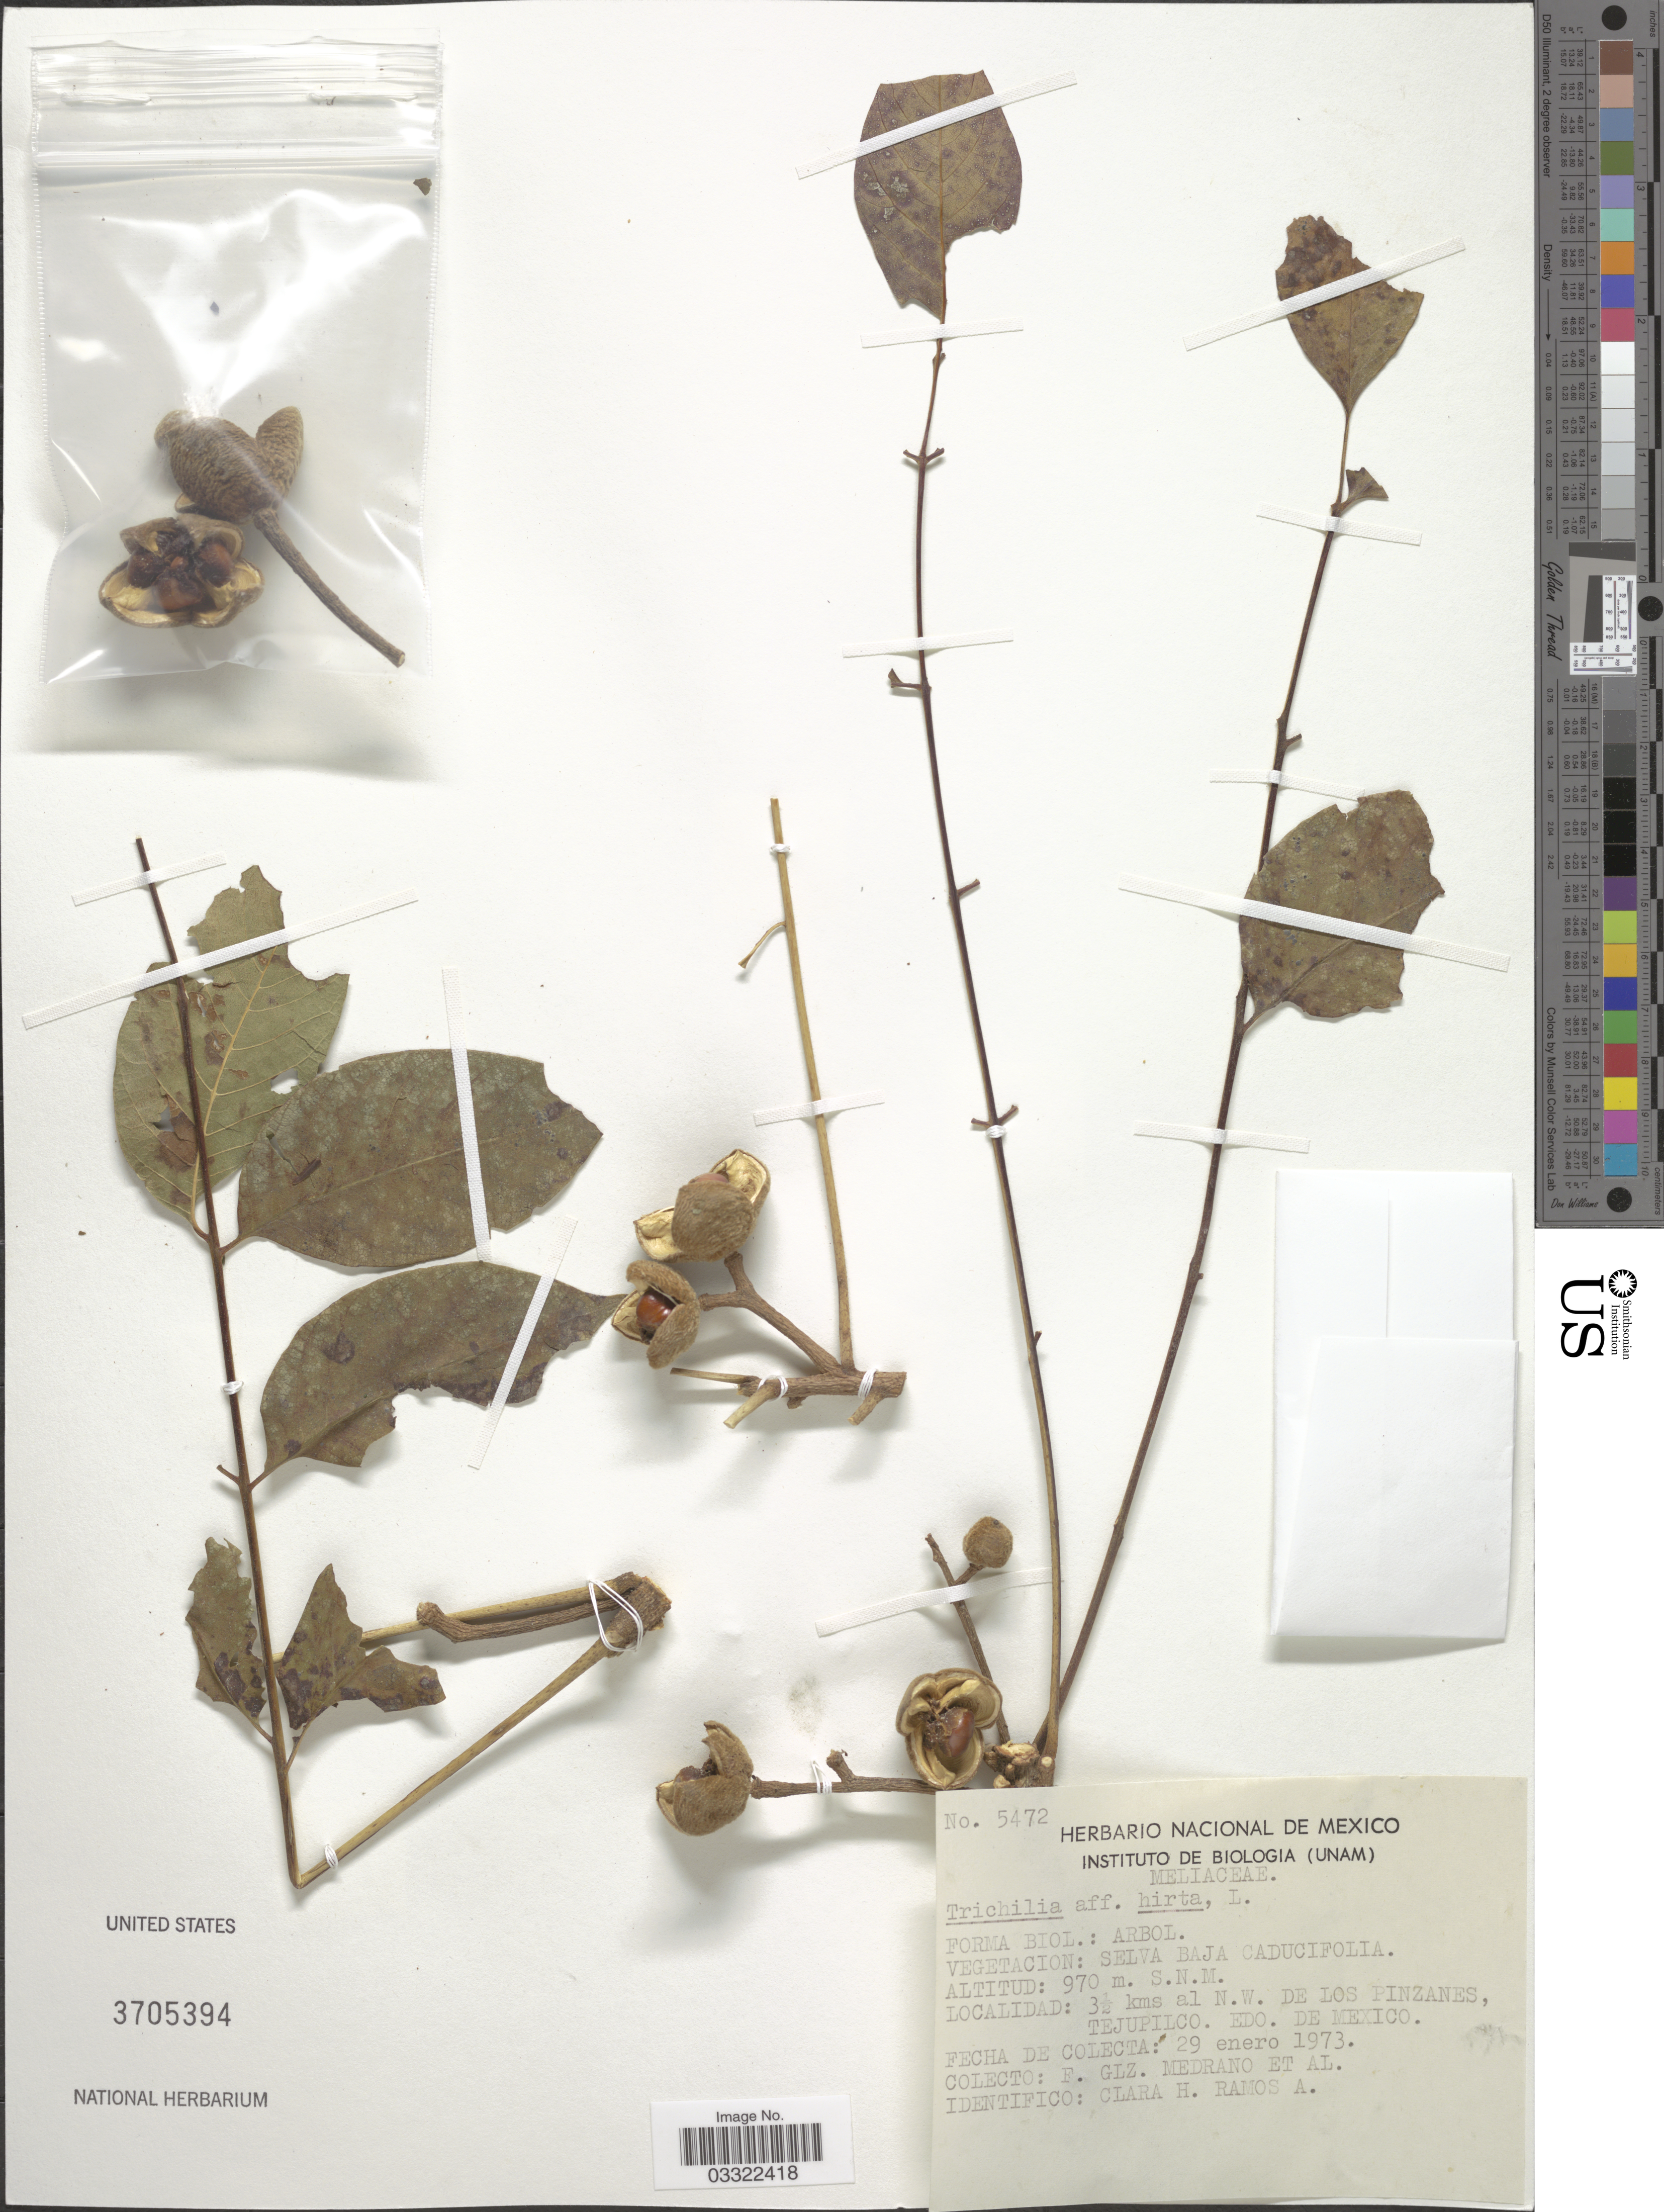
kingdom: Plantae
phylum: Tracheophyta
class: Magnoliopsida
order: Sapindales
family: Meliaceae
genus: Trichilia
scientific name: Trichilia hirta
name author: L.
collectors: F. Medrano & et al.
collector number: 5472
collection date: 1973-01-29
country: Mexico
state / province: México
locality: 3½ kms al N.W. de Los Pinzanes, Tejupilco.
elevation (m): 970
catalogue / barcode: US 3705394